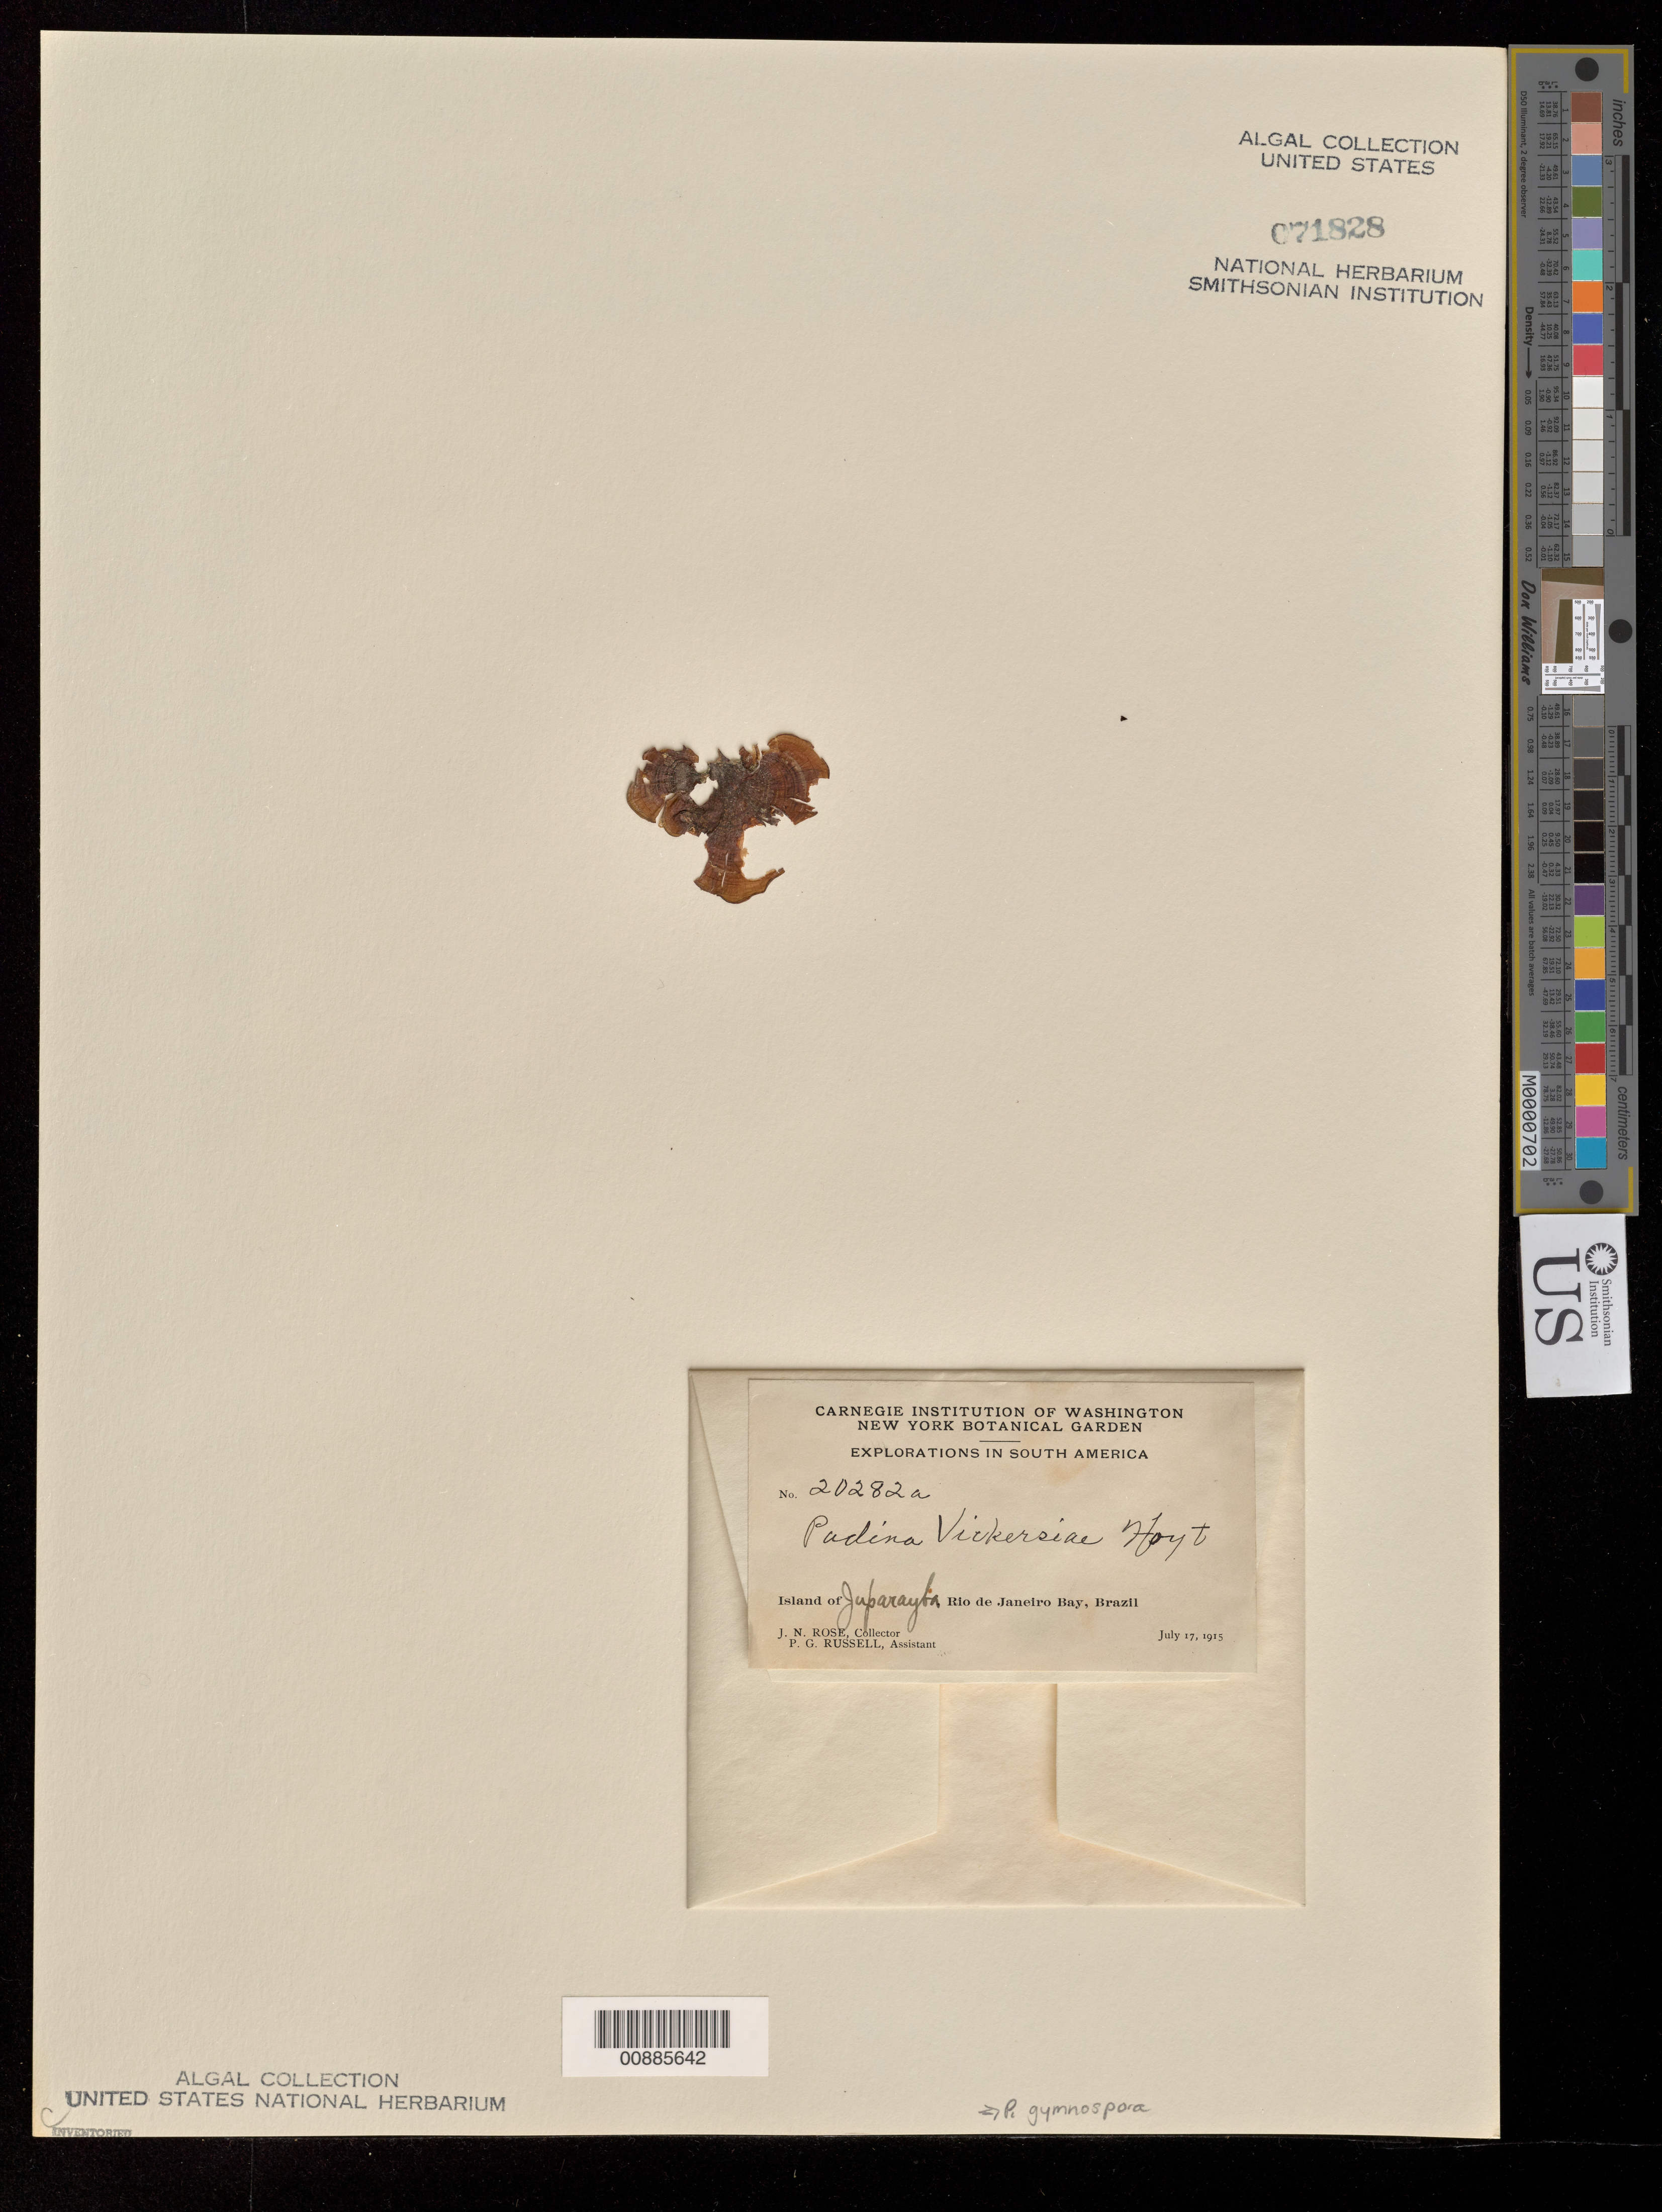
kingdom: Chromista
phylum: Ochrophyta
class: Phaeophyceae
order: Dictyotales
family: Dictyotaceae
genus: Padina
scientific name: Padina gymnospora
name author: (Kütz.) O.G. Sond.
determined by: Algae name updating Project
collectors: J. N. Rose & P. G. Russell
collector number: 20282a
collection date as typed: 17 Jul 1915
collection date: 1915-07-17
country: Brazil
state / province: Rio de Janeiro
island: Ilha do Juparayba (Island of Juparayba)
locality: Guanabara Bay (Rio de Janeiro Bay)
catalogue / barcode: US 71828